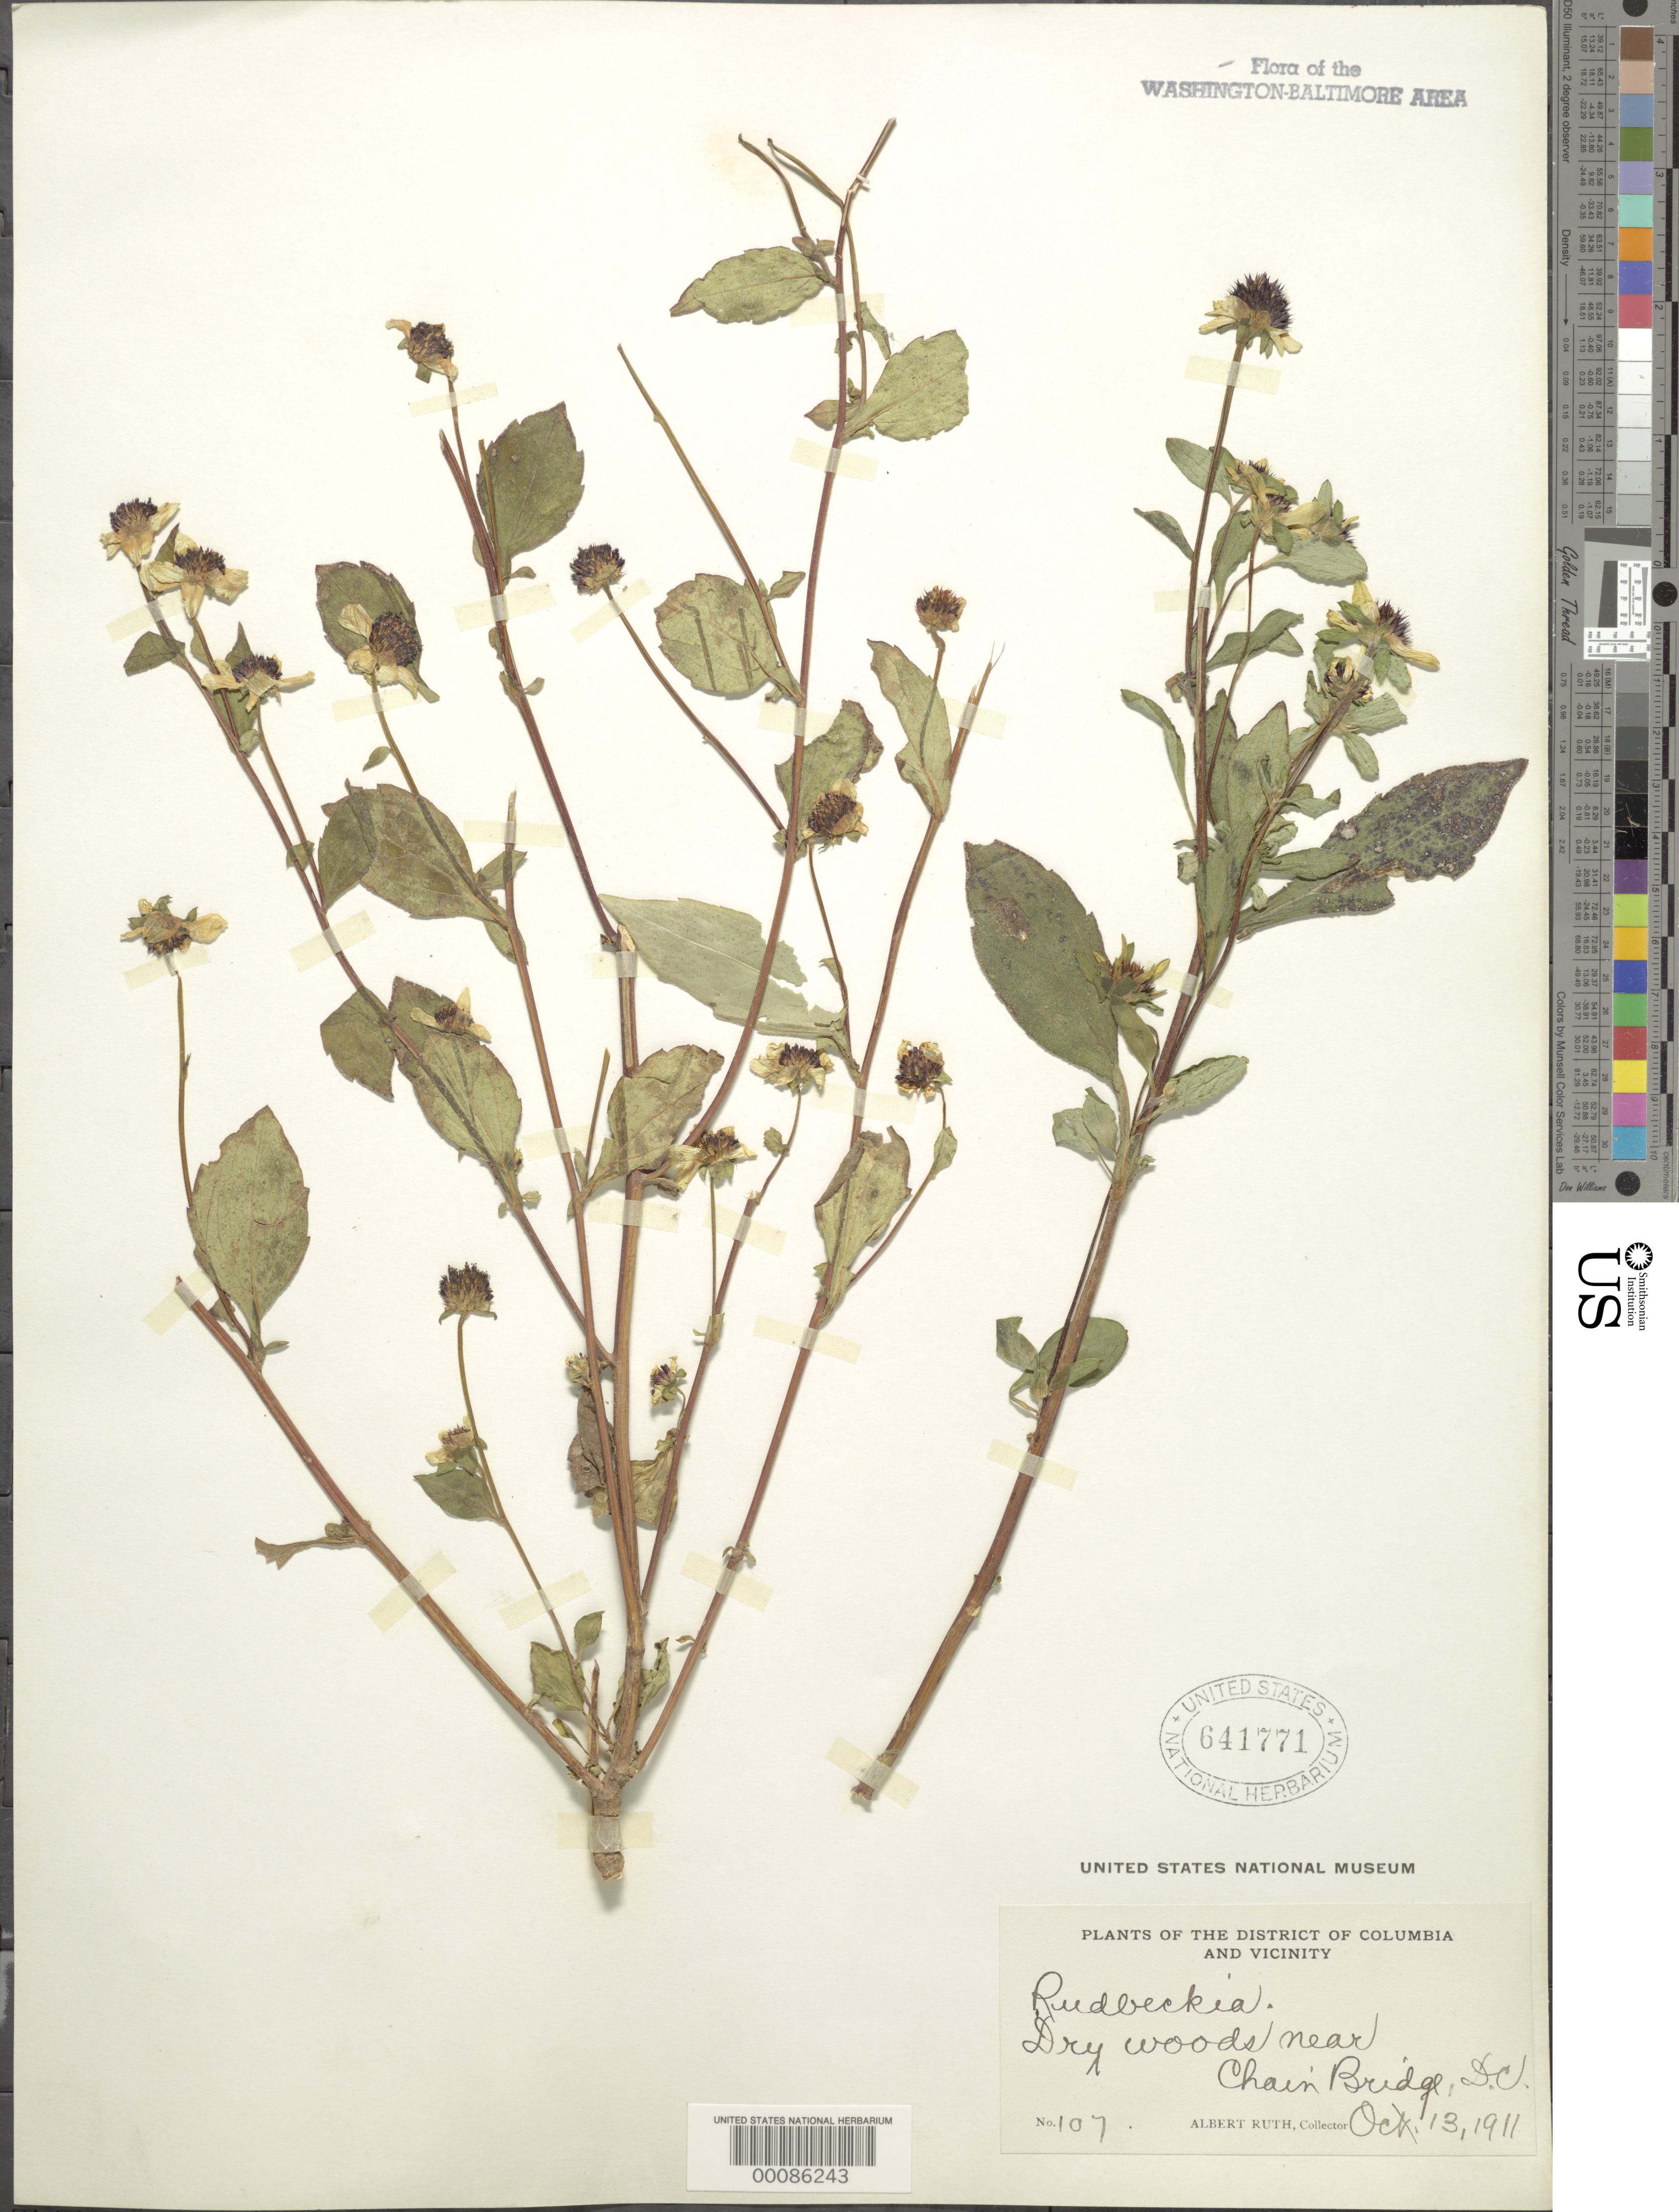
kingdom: Plantae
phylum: Tracheophyta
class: Magnoliopsida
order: Asterales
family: Asteraceae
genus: Rudbeckia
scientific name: Rudbeckia triloba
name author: L.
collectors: A. Ruth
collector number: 107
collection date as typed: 13 Oct 1911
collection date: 1911-10-13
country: United States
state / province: District of Columbia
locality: Near Chain Bridge C. & O. Canal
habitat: Dry woods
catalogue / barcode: US 641771